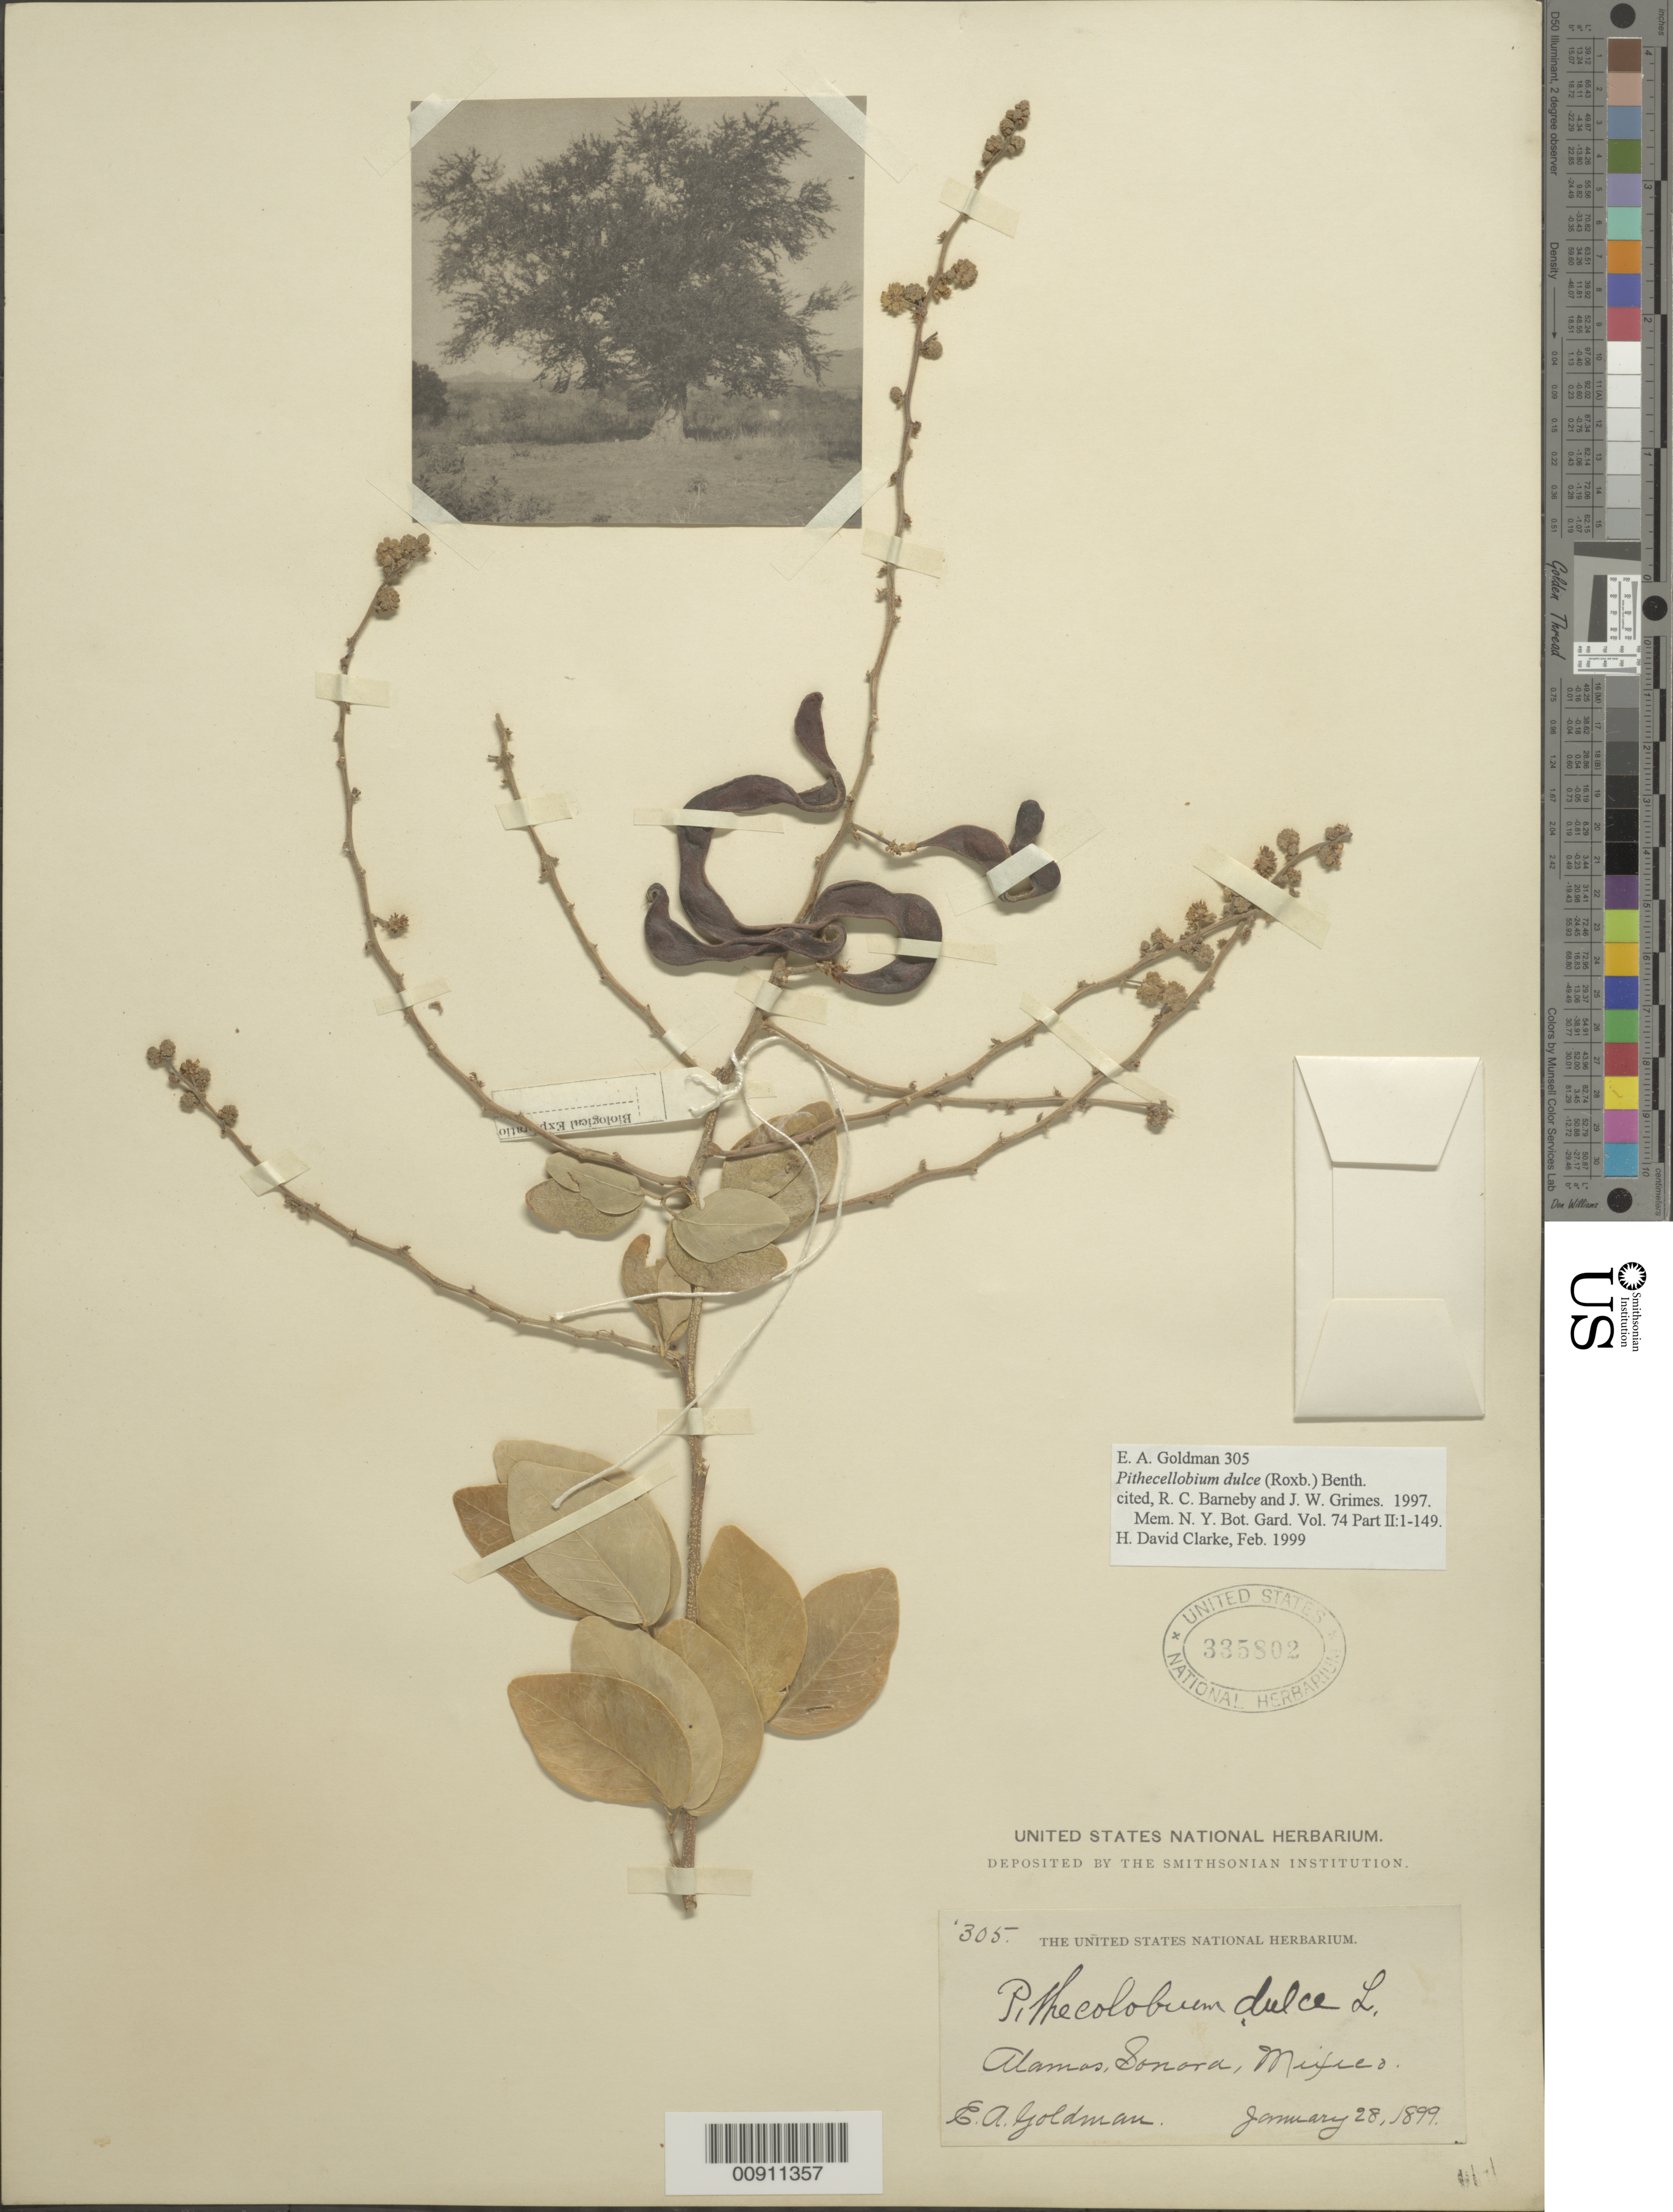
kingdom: Plantae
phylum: Tracheophyta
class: Magnoliopsida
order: Fabales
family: Fabaceae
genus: Pithecellobium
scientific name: Pithecellobium dulce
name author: (Roxb.) Benth.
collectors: E. A. Goldman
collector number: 305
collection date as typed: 28 Jan 1899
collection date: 1899-01-28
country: Mexico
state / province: Sonora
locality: Alamos, Sonora.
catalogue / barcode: US 335802